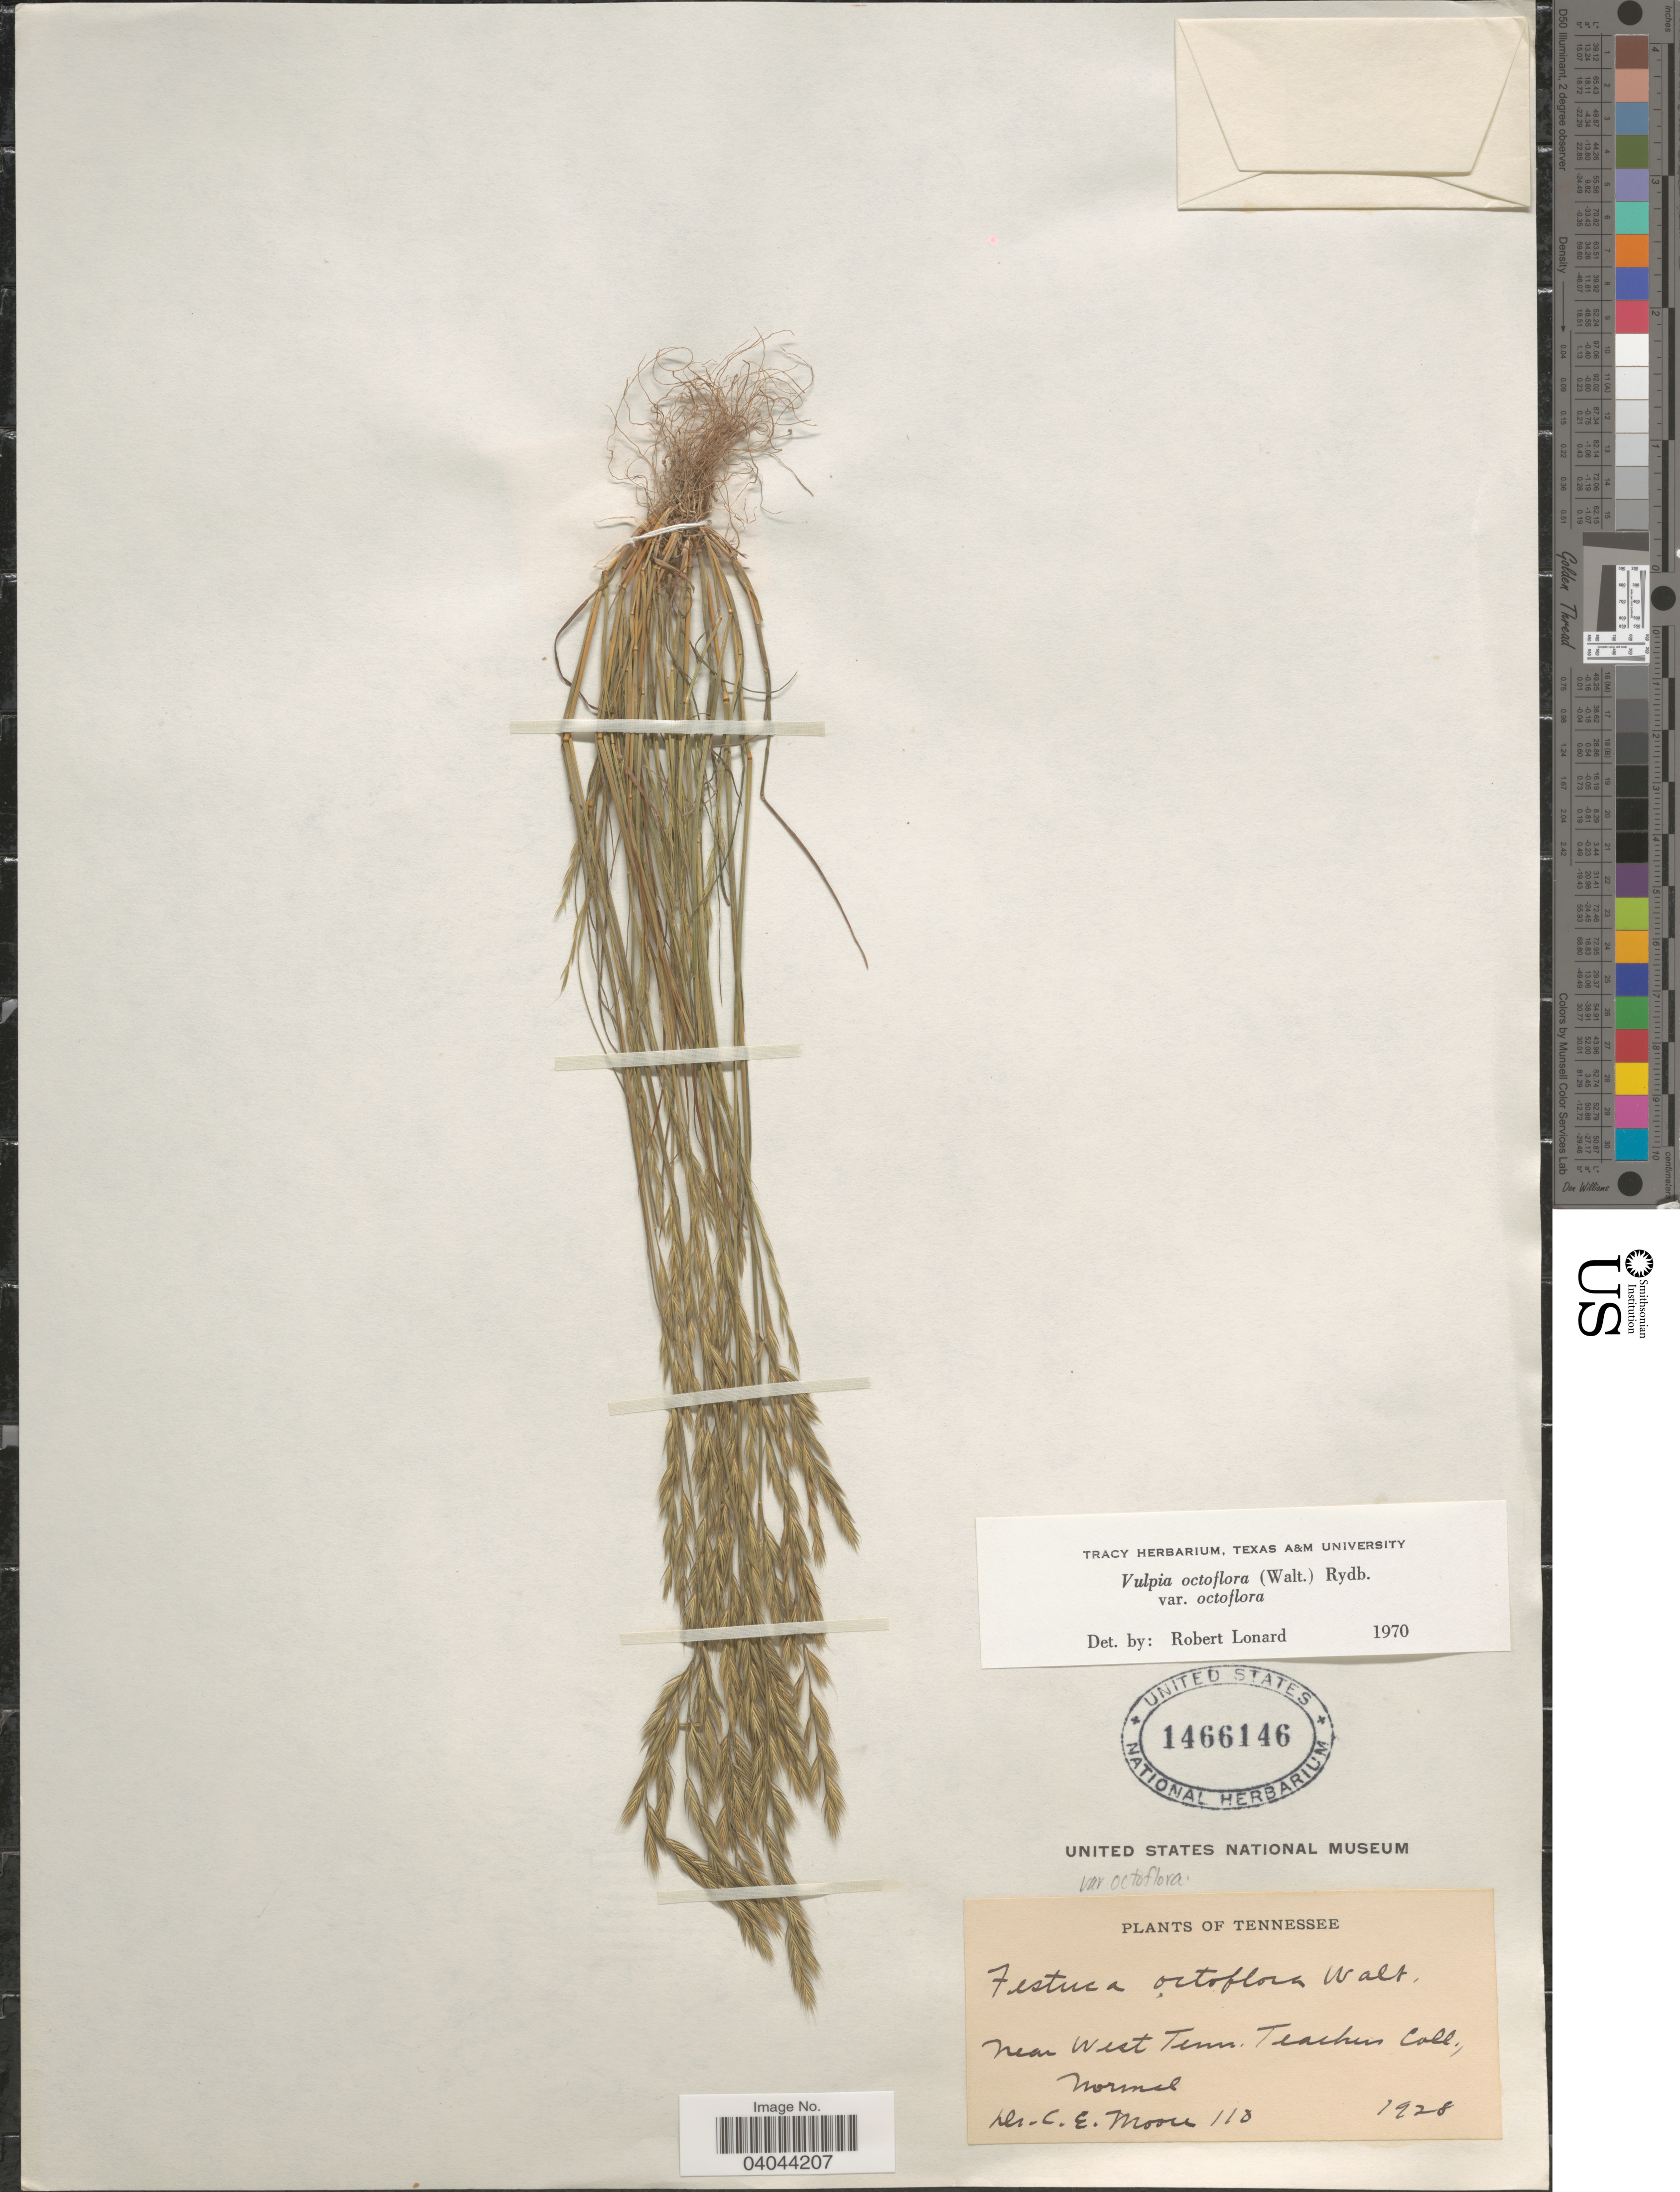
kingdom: Plantae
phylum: Tracheophyta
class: Liliopsida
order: Poales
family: Poaceae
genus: Festuca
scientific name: Festuca octoflora var. octoflora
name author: Walter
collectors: C. Moore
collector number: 110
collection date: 1928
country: United States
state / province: Tennessee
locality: Near West Tenn. Teachers Coll., Normal.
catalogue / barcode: US 1466146